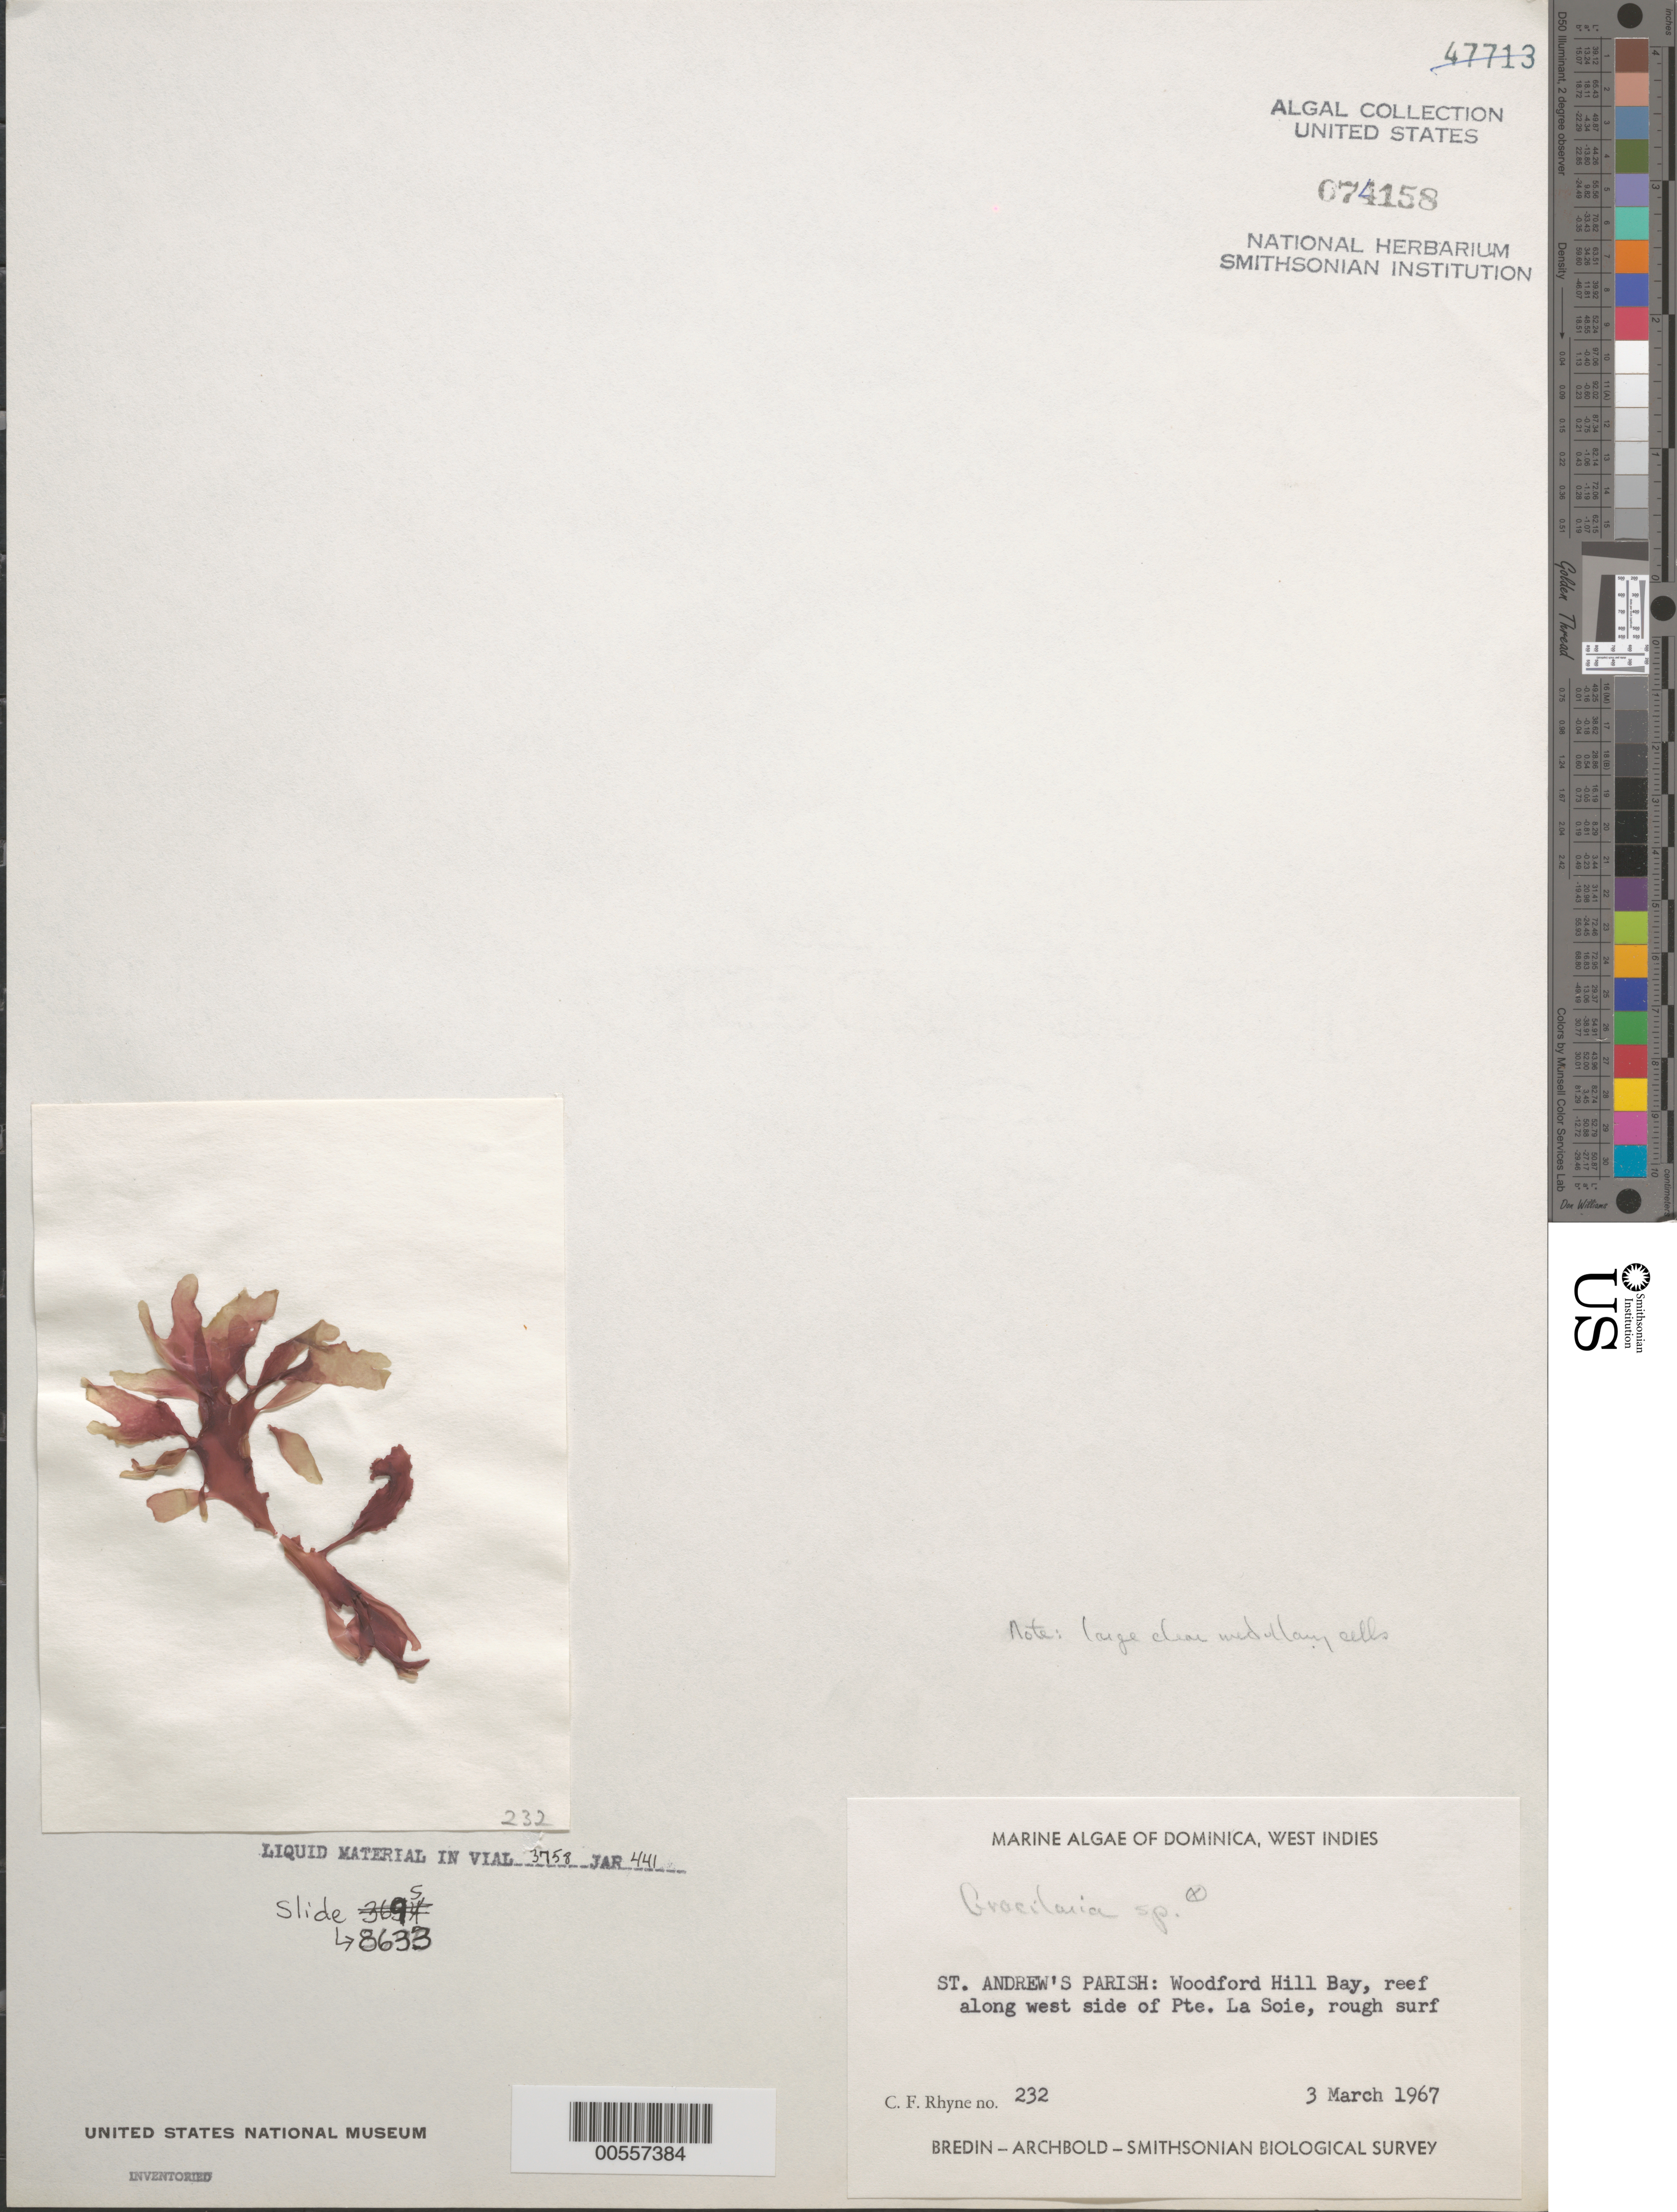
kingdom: Plantae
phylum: Rhodophyta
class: Florideophyceae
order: Gracilariales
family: Gracilariaceae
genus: Gracilaria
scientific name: Gracilaria sp.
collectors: C. Rhyne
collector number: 232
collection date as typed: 03 Mar 1967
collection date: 1967-03-03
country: Dominica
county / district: St. Andrew's Parish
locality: Woodford Hill Bay, Pointe la Soie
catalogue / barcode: US 74158